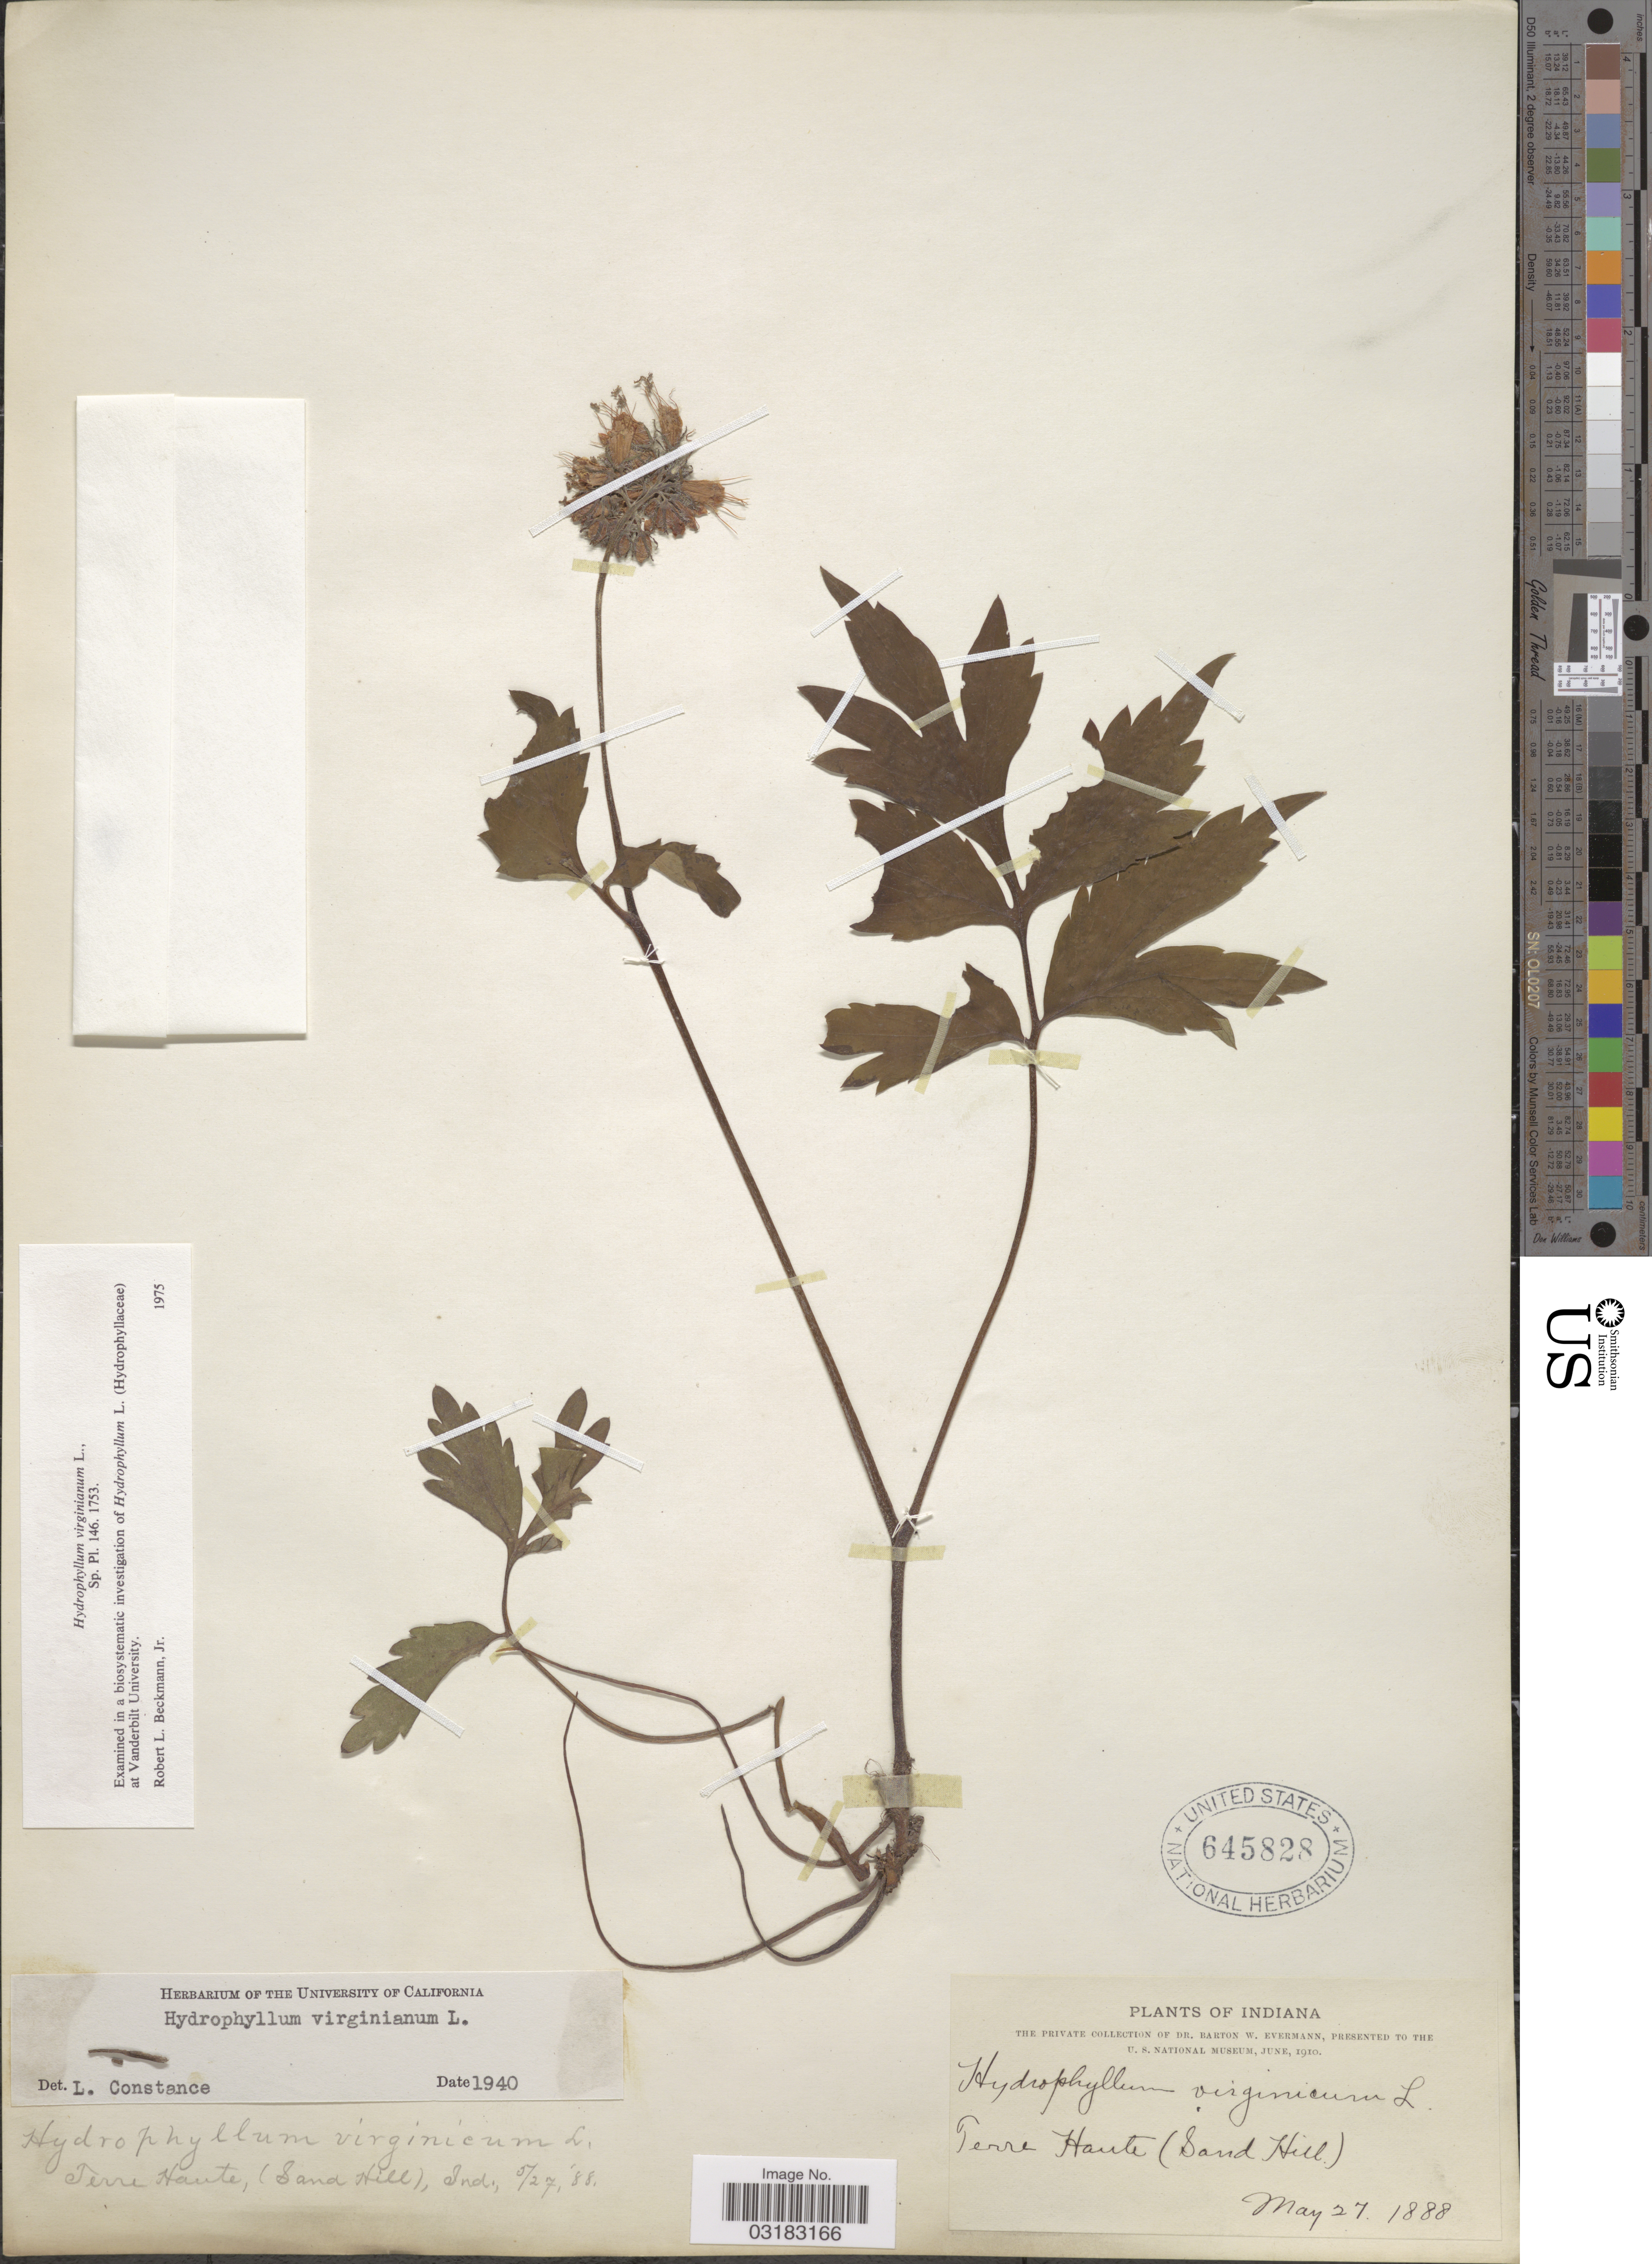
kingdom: Plantae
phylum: Tracheophyta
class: Magnoliopsida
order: Boraginales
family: Hydrophyllaceae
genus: Hydrophyllum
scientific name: Hydrophyllum virginianum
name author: L.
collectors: B. W. Evermann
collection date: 1888-05-27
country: United States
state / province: Indiana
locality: Terre Haute (Sand Hill).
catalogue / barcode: US 645828